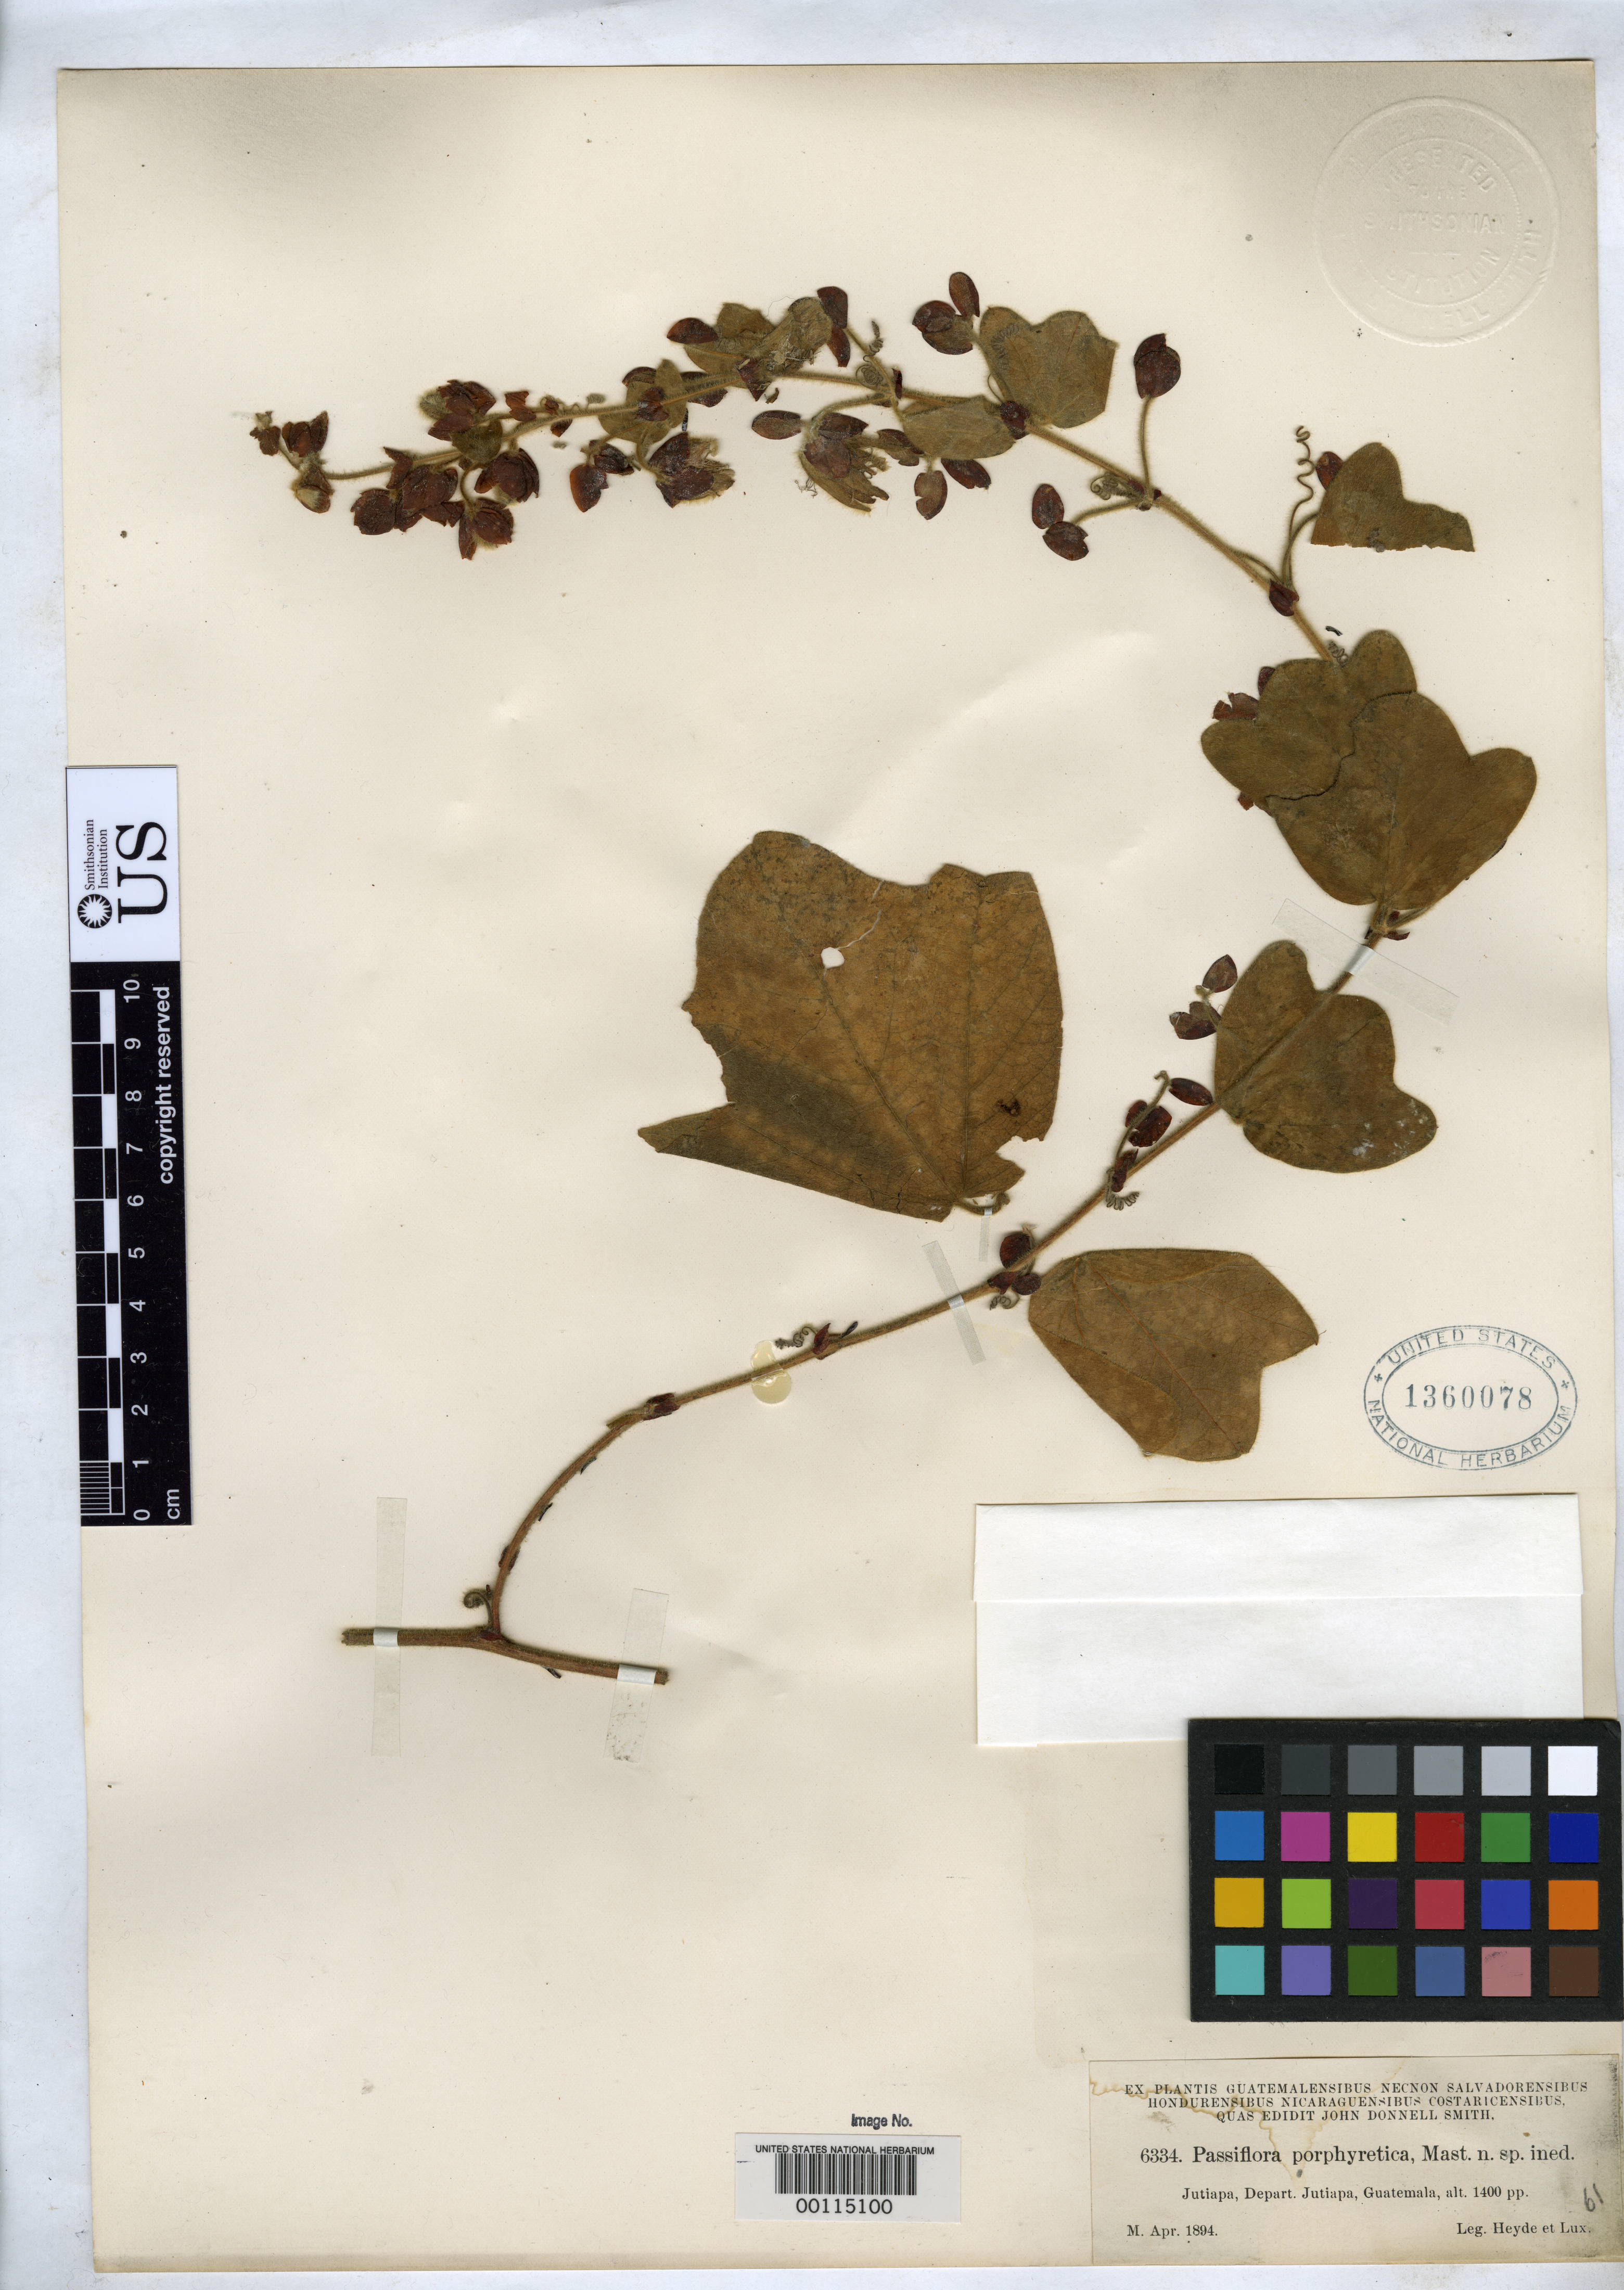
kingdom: Plantae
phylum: Tracheophyta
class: Magnoliopsida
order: Malpighiales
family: Passifloraceae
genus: Passiflora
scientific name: Passiflora porphyretica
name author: Mast. ex Donn. Sm.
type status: Holotype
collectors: E. T. Heyde & E. Lux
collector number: J.D.S. 6334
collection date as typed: Apr 1894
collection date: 1894-04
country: Guatemala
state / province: Jutiapa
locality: Near Jutiapa.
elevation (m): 366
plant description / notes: Specimen ex John Donnell Smith Herbarium.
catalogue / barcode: US 1360078